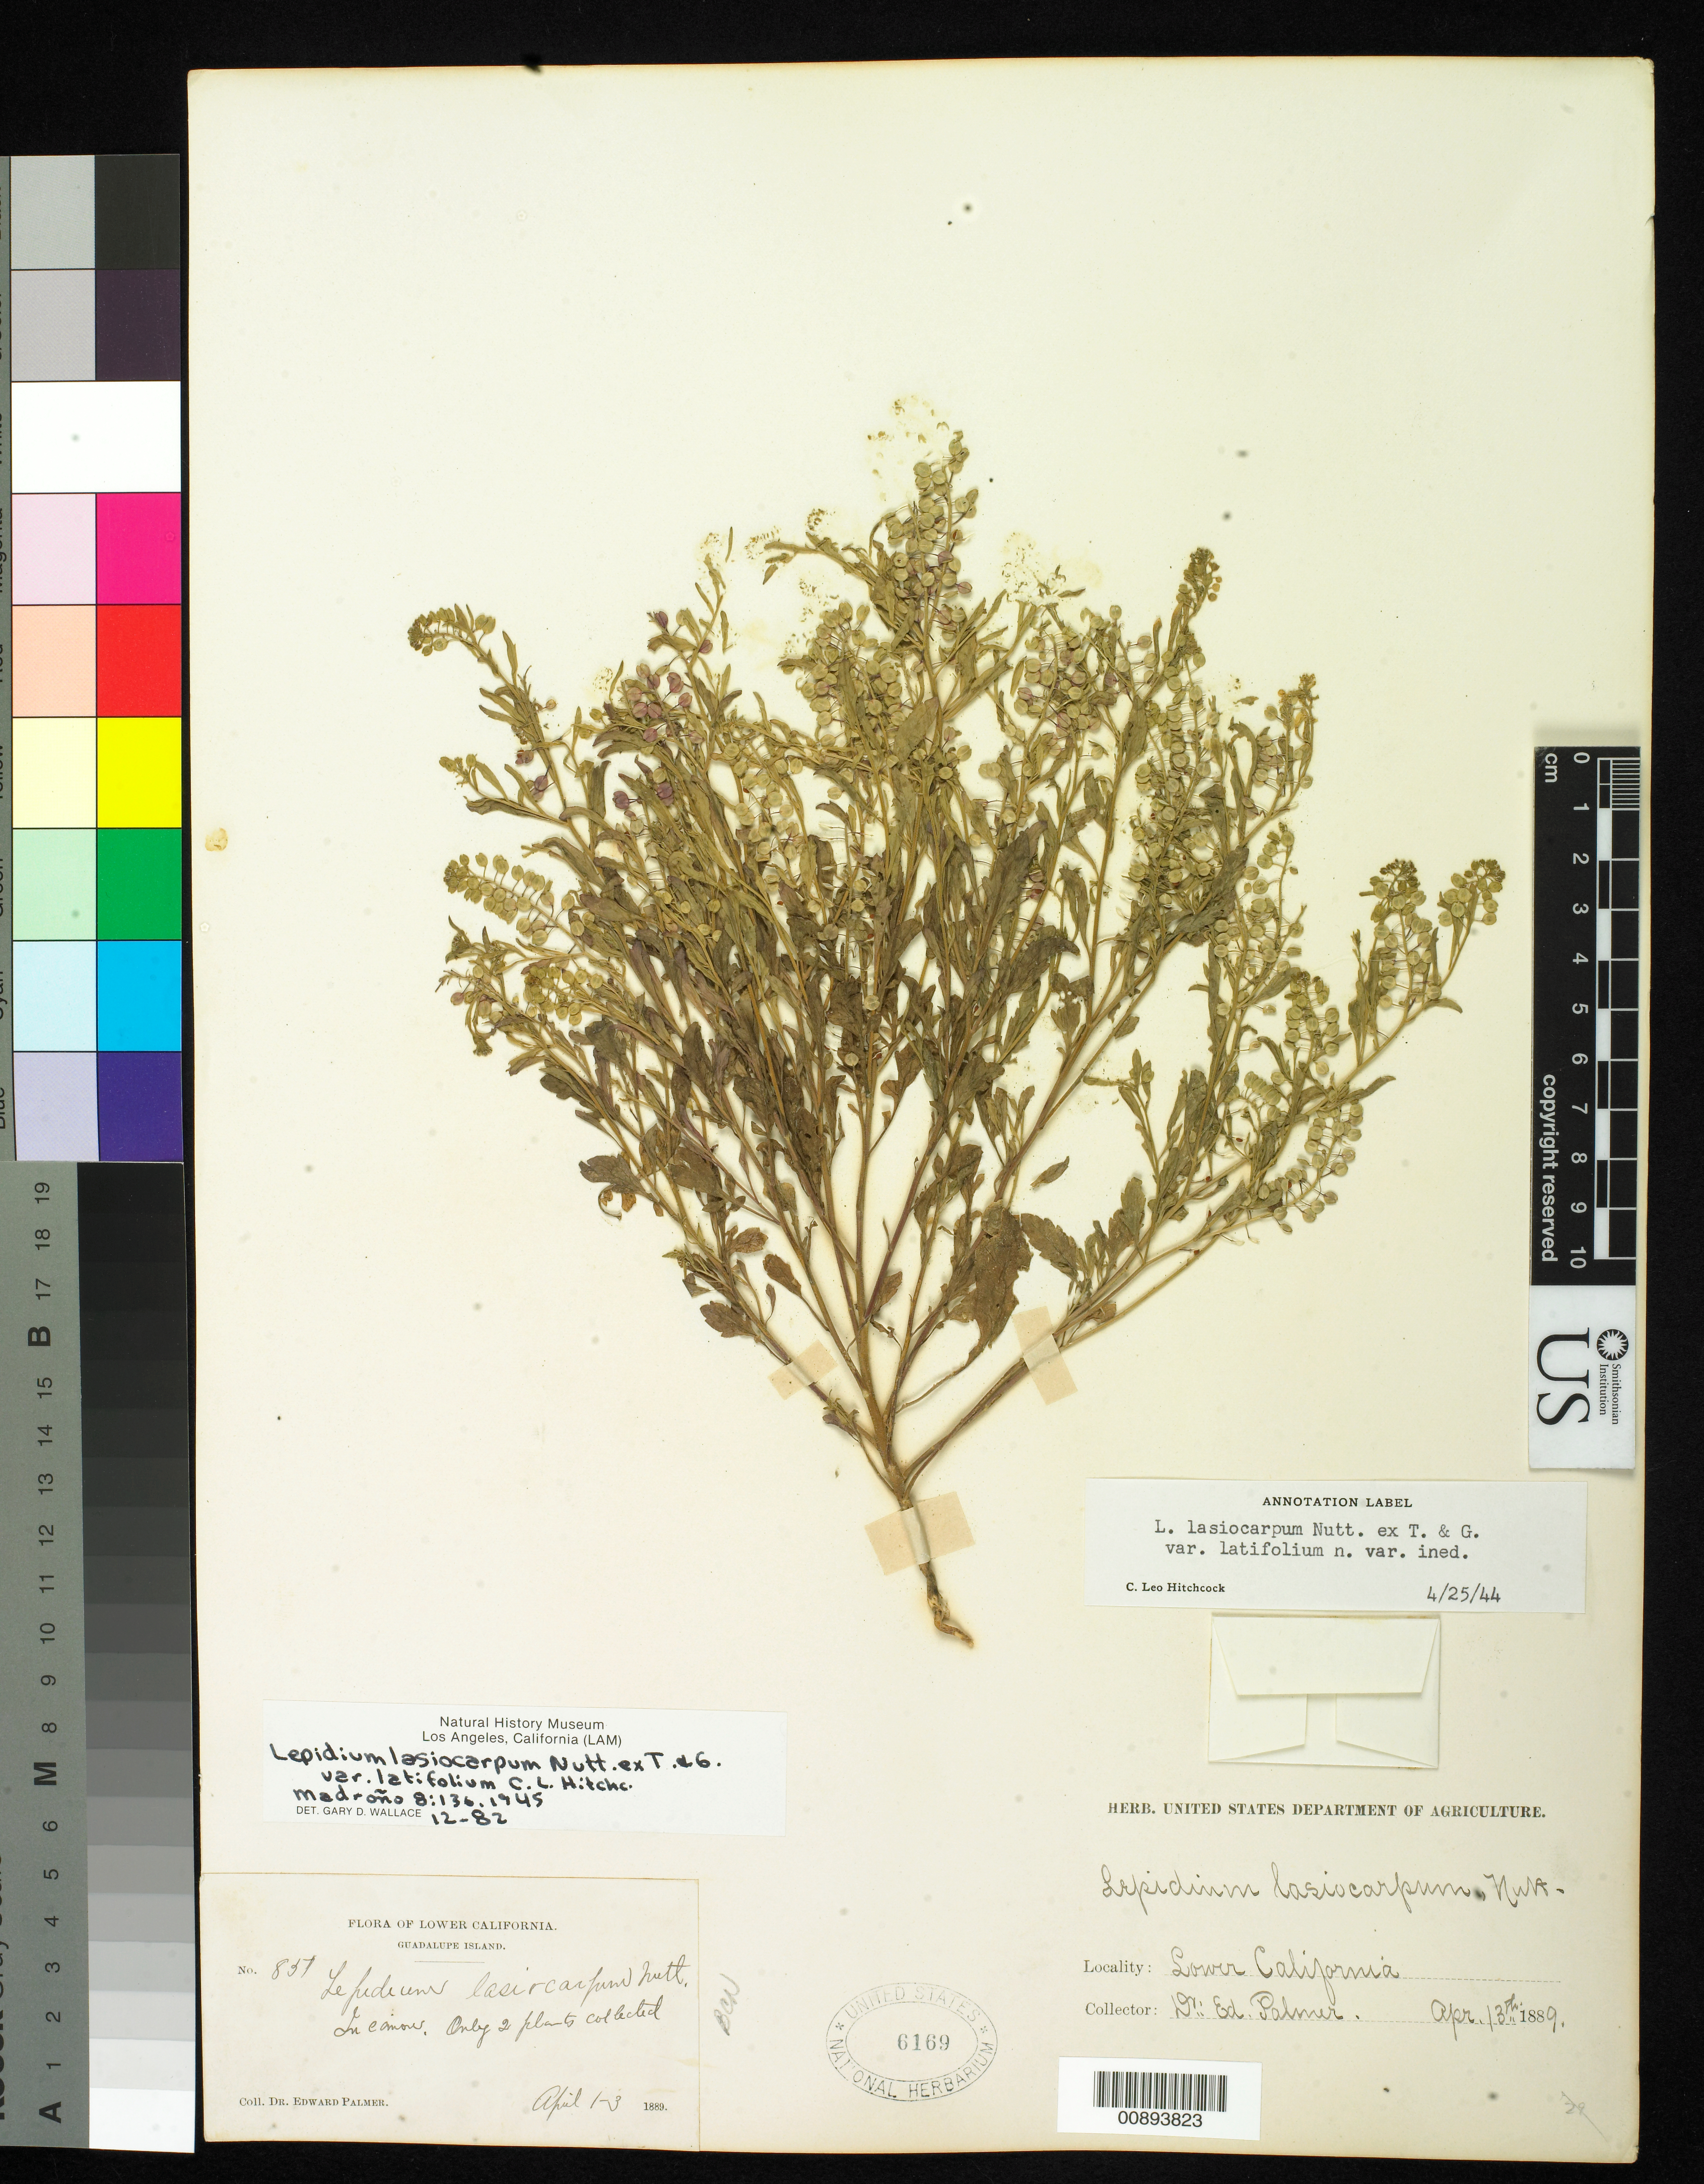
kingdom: Plantae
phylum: Tracheophyta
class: Magnoliopsida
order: Brassicales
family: Brassicaceae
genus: Lepidium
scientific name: Lepidium lasiocarpum var. latifolium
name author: C.L. Hitchc.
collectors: E. Palmer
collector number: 851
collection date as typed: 01 Apr 1889 to 03 Apr 1889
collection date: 1889-04-01/1889-04-03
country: Mexico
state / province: Baja California Norte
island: Guadalupe I.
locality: Guadalupe Island, Baja California.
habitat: In cañon.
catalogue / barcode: US 6169